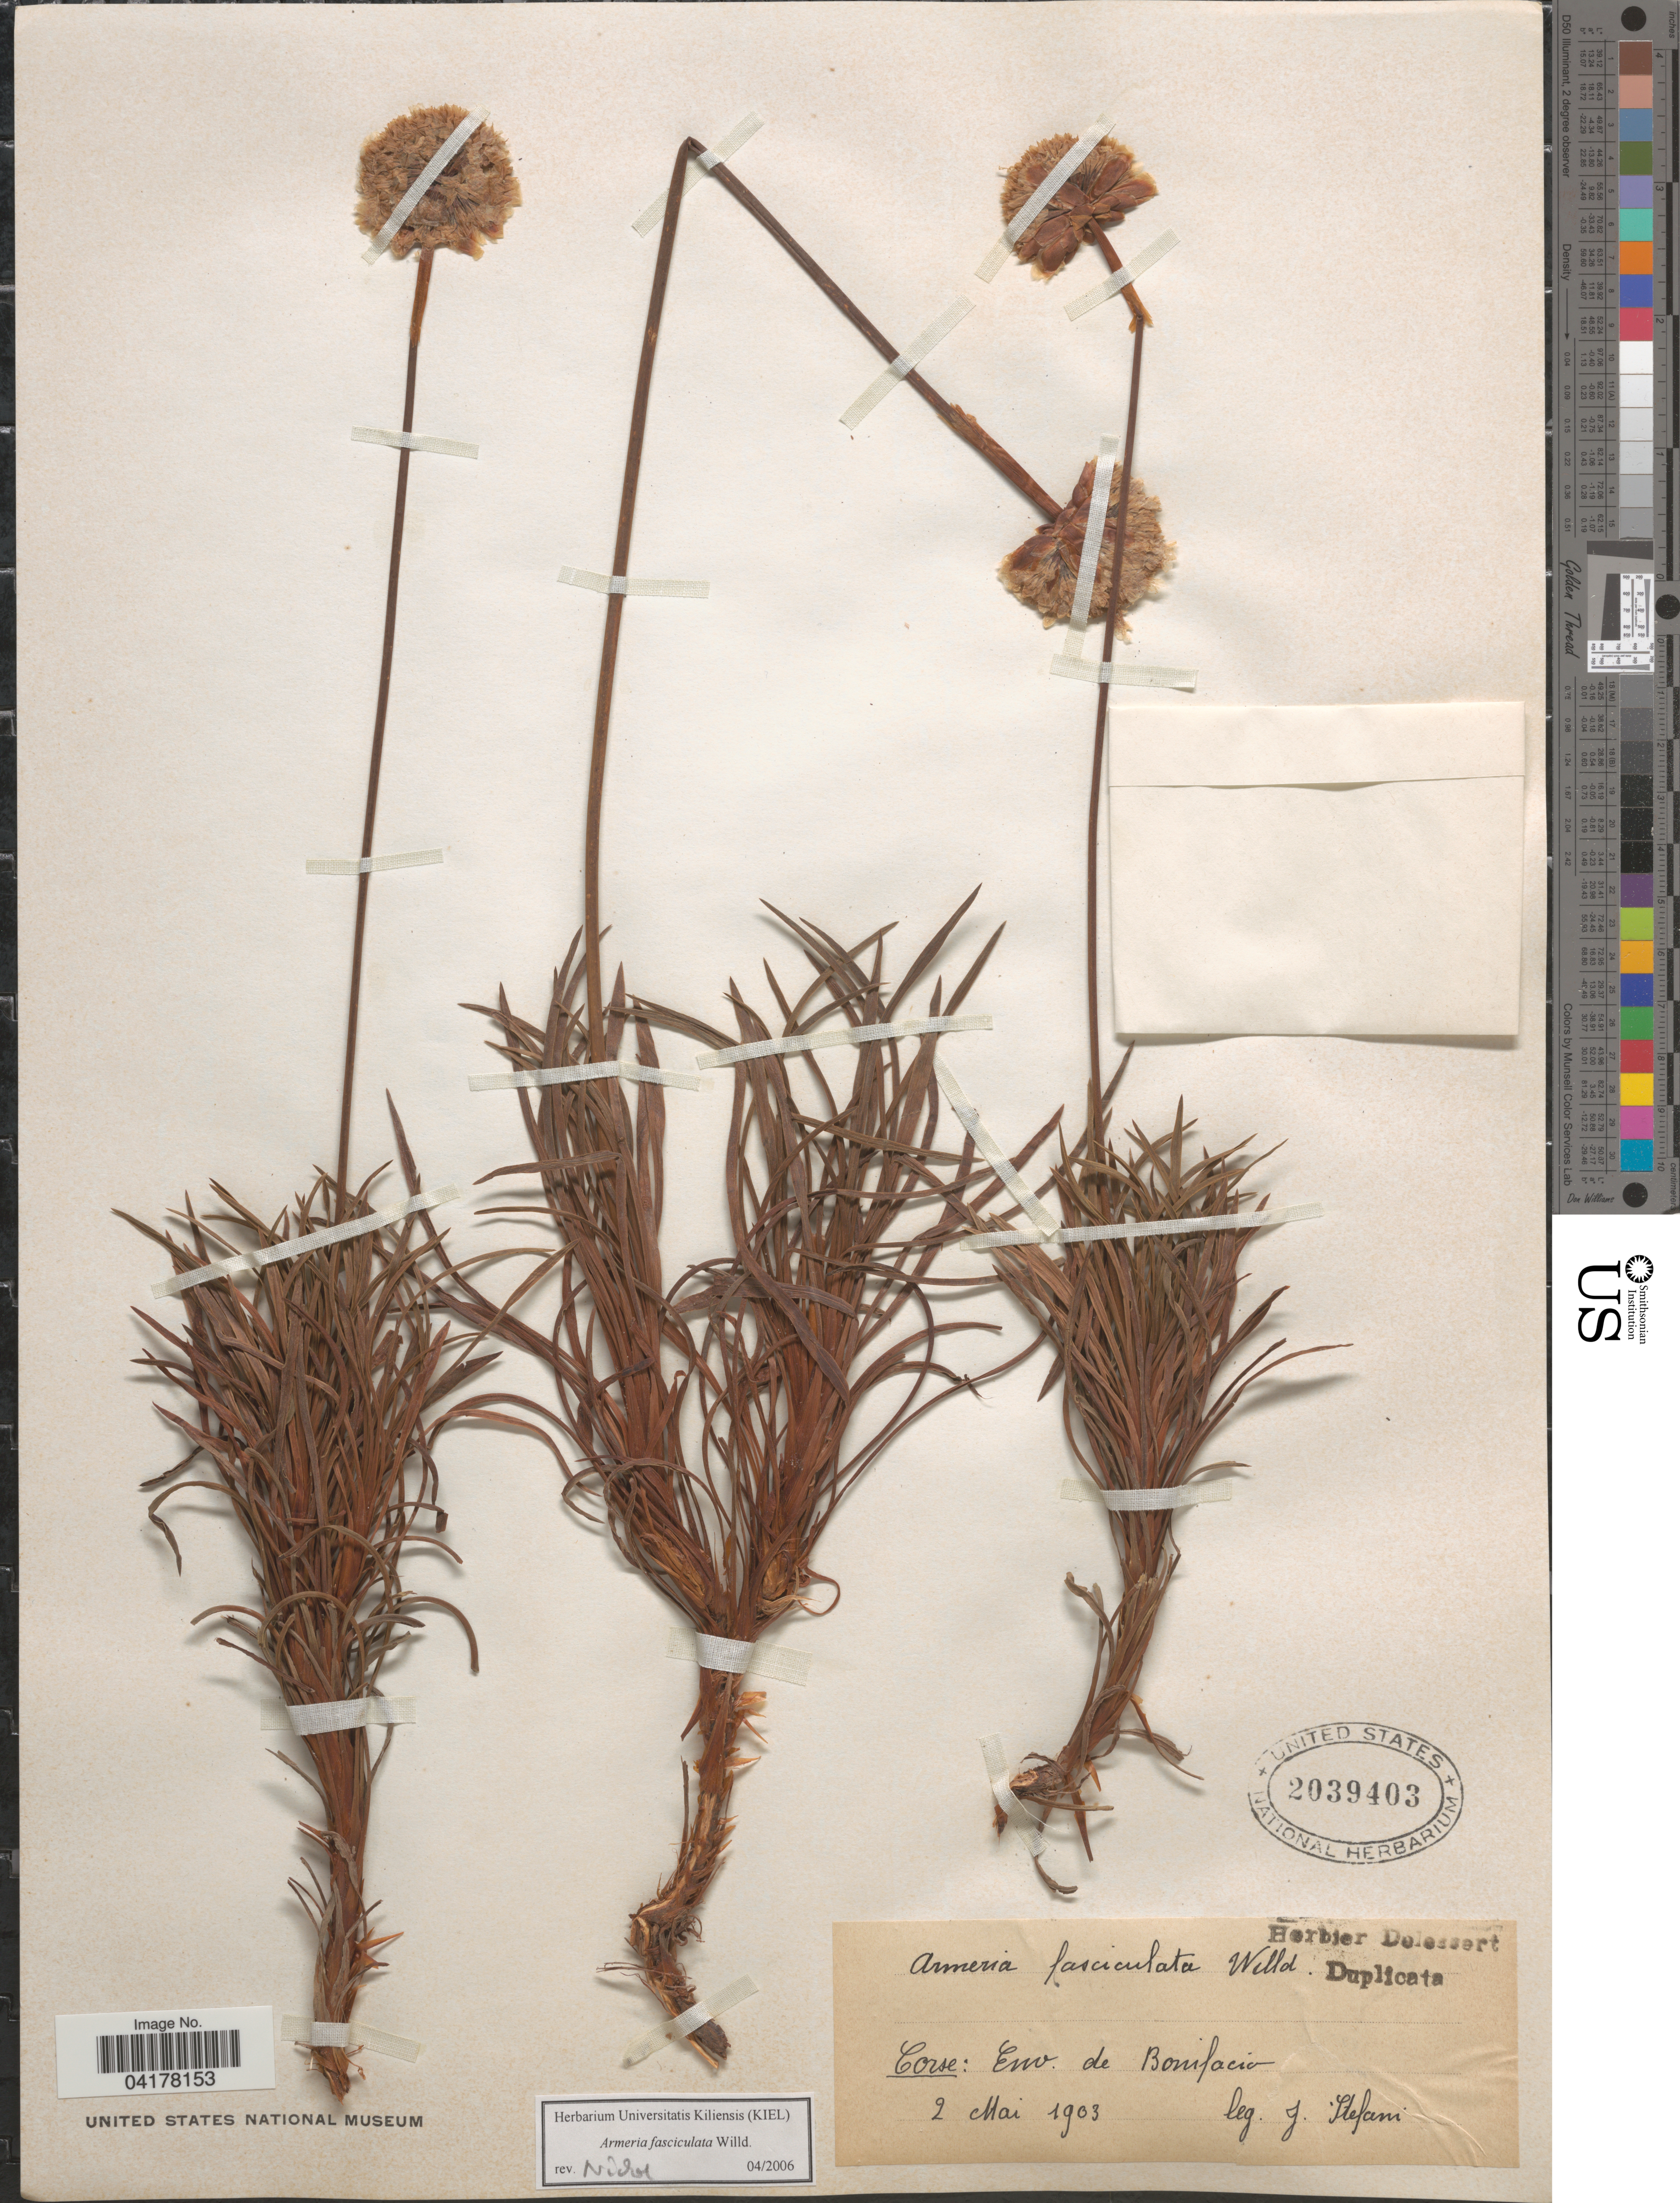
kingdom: Plantae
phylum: Tracheophyta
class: Magnoliopsida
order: Caryophyllales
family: Plumbaginaceae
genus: Armeria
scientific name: Armeria fasciculata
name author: (Vent.) Willd.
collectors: J. Stefani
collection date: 1903-05-02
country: France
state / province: Corsica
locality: Corse: Env. de Bonifacio.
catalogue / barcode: US 2039403